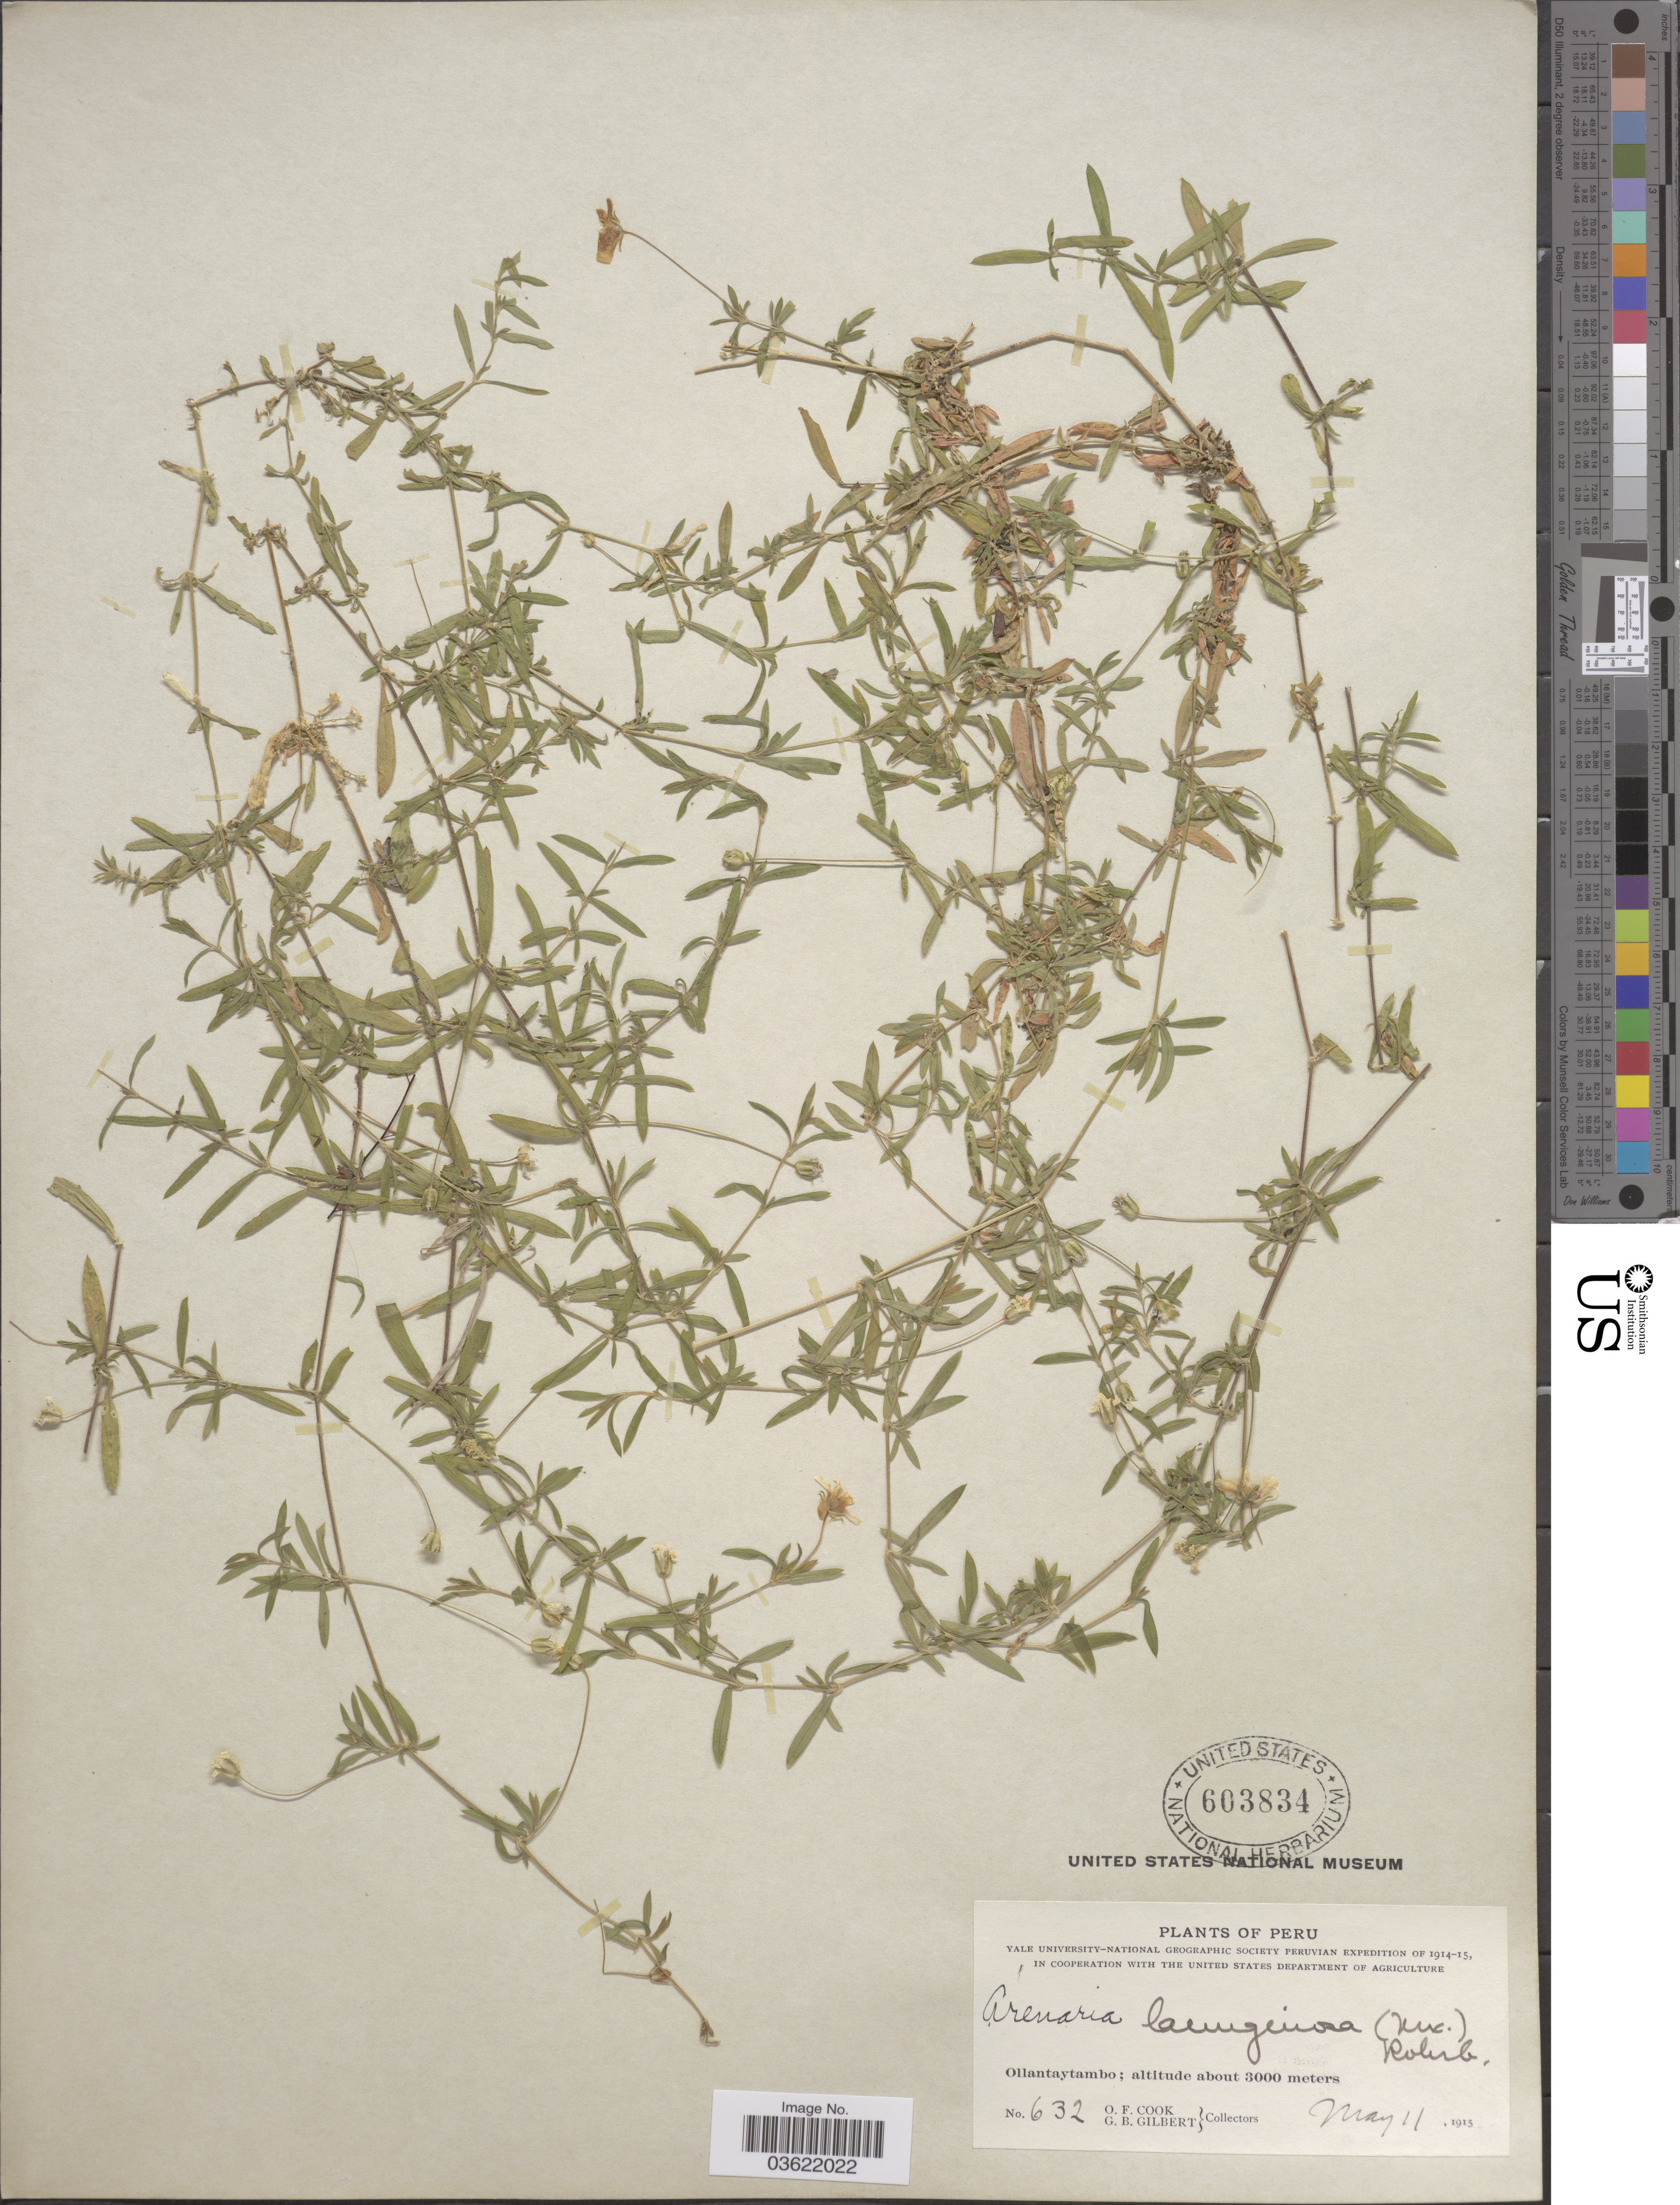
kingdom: Plantae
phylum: Tracheophyta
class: Magnoliopsida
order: Caryophyllales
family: Caryophyllaceae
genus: Arenaria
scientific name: Arenaria lanuginosa var. megalantha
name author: Rohrb.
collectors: O. F. Cook & G. B. Gilbert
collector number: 632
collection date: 1915-05-11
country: Peru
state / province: Cusco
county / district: Urubamba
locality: Ollantaytambo.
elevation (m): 3000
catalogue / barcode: US 603834